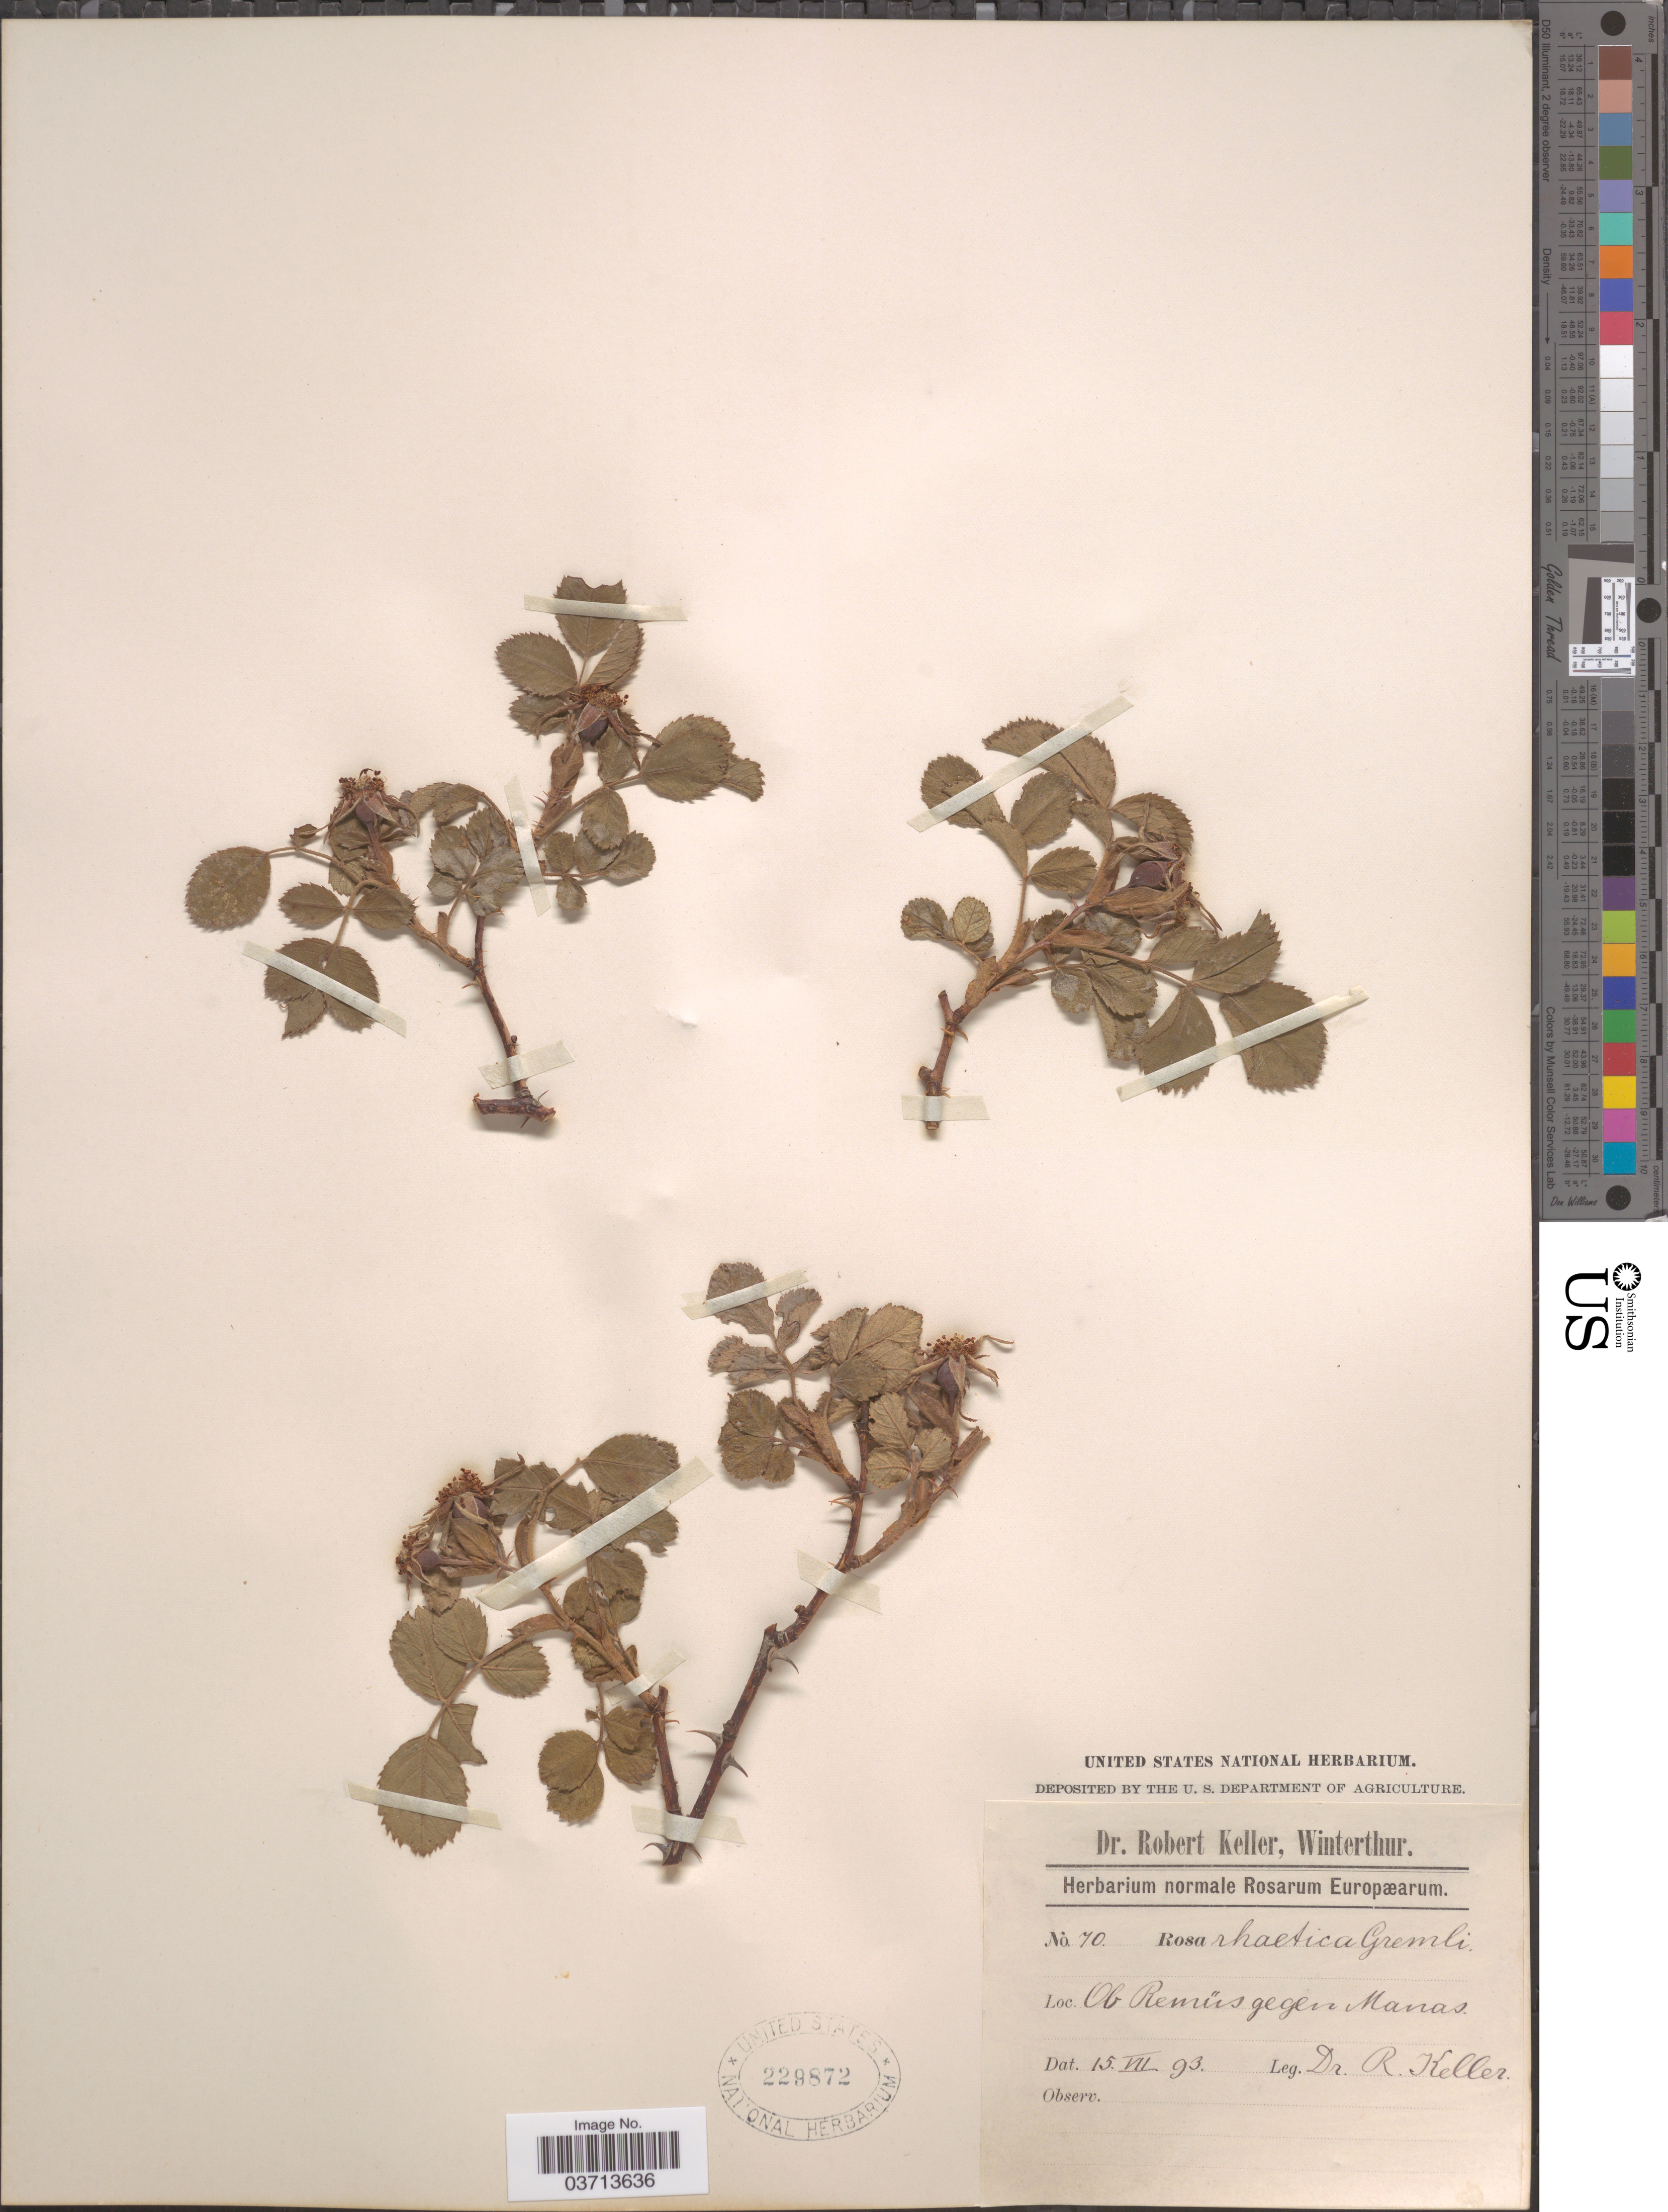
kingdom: Plantae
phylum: Tracheophyta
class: Magnoliopsida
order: Rosales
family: Rosaceae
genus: Rosa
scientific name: Rosa rhaetica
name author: Gremli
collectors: R. Keller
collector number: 70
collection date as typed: Transcribed d/m/y: 15/7/93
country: Switzerland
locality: Ob Remüs gegen Manas.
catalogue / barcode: US 229872